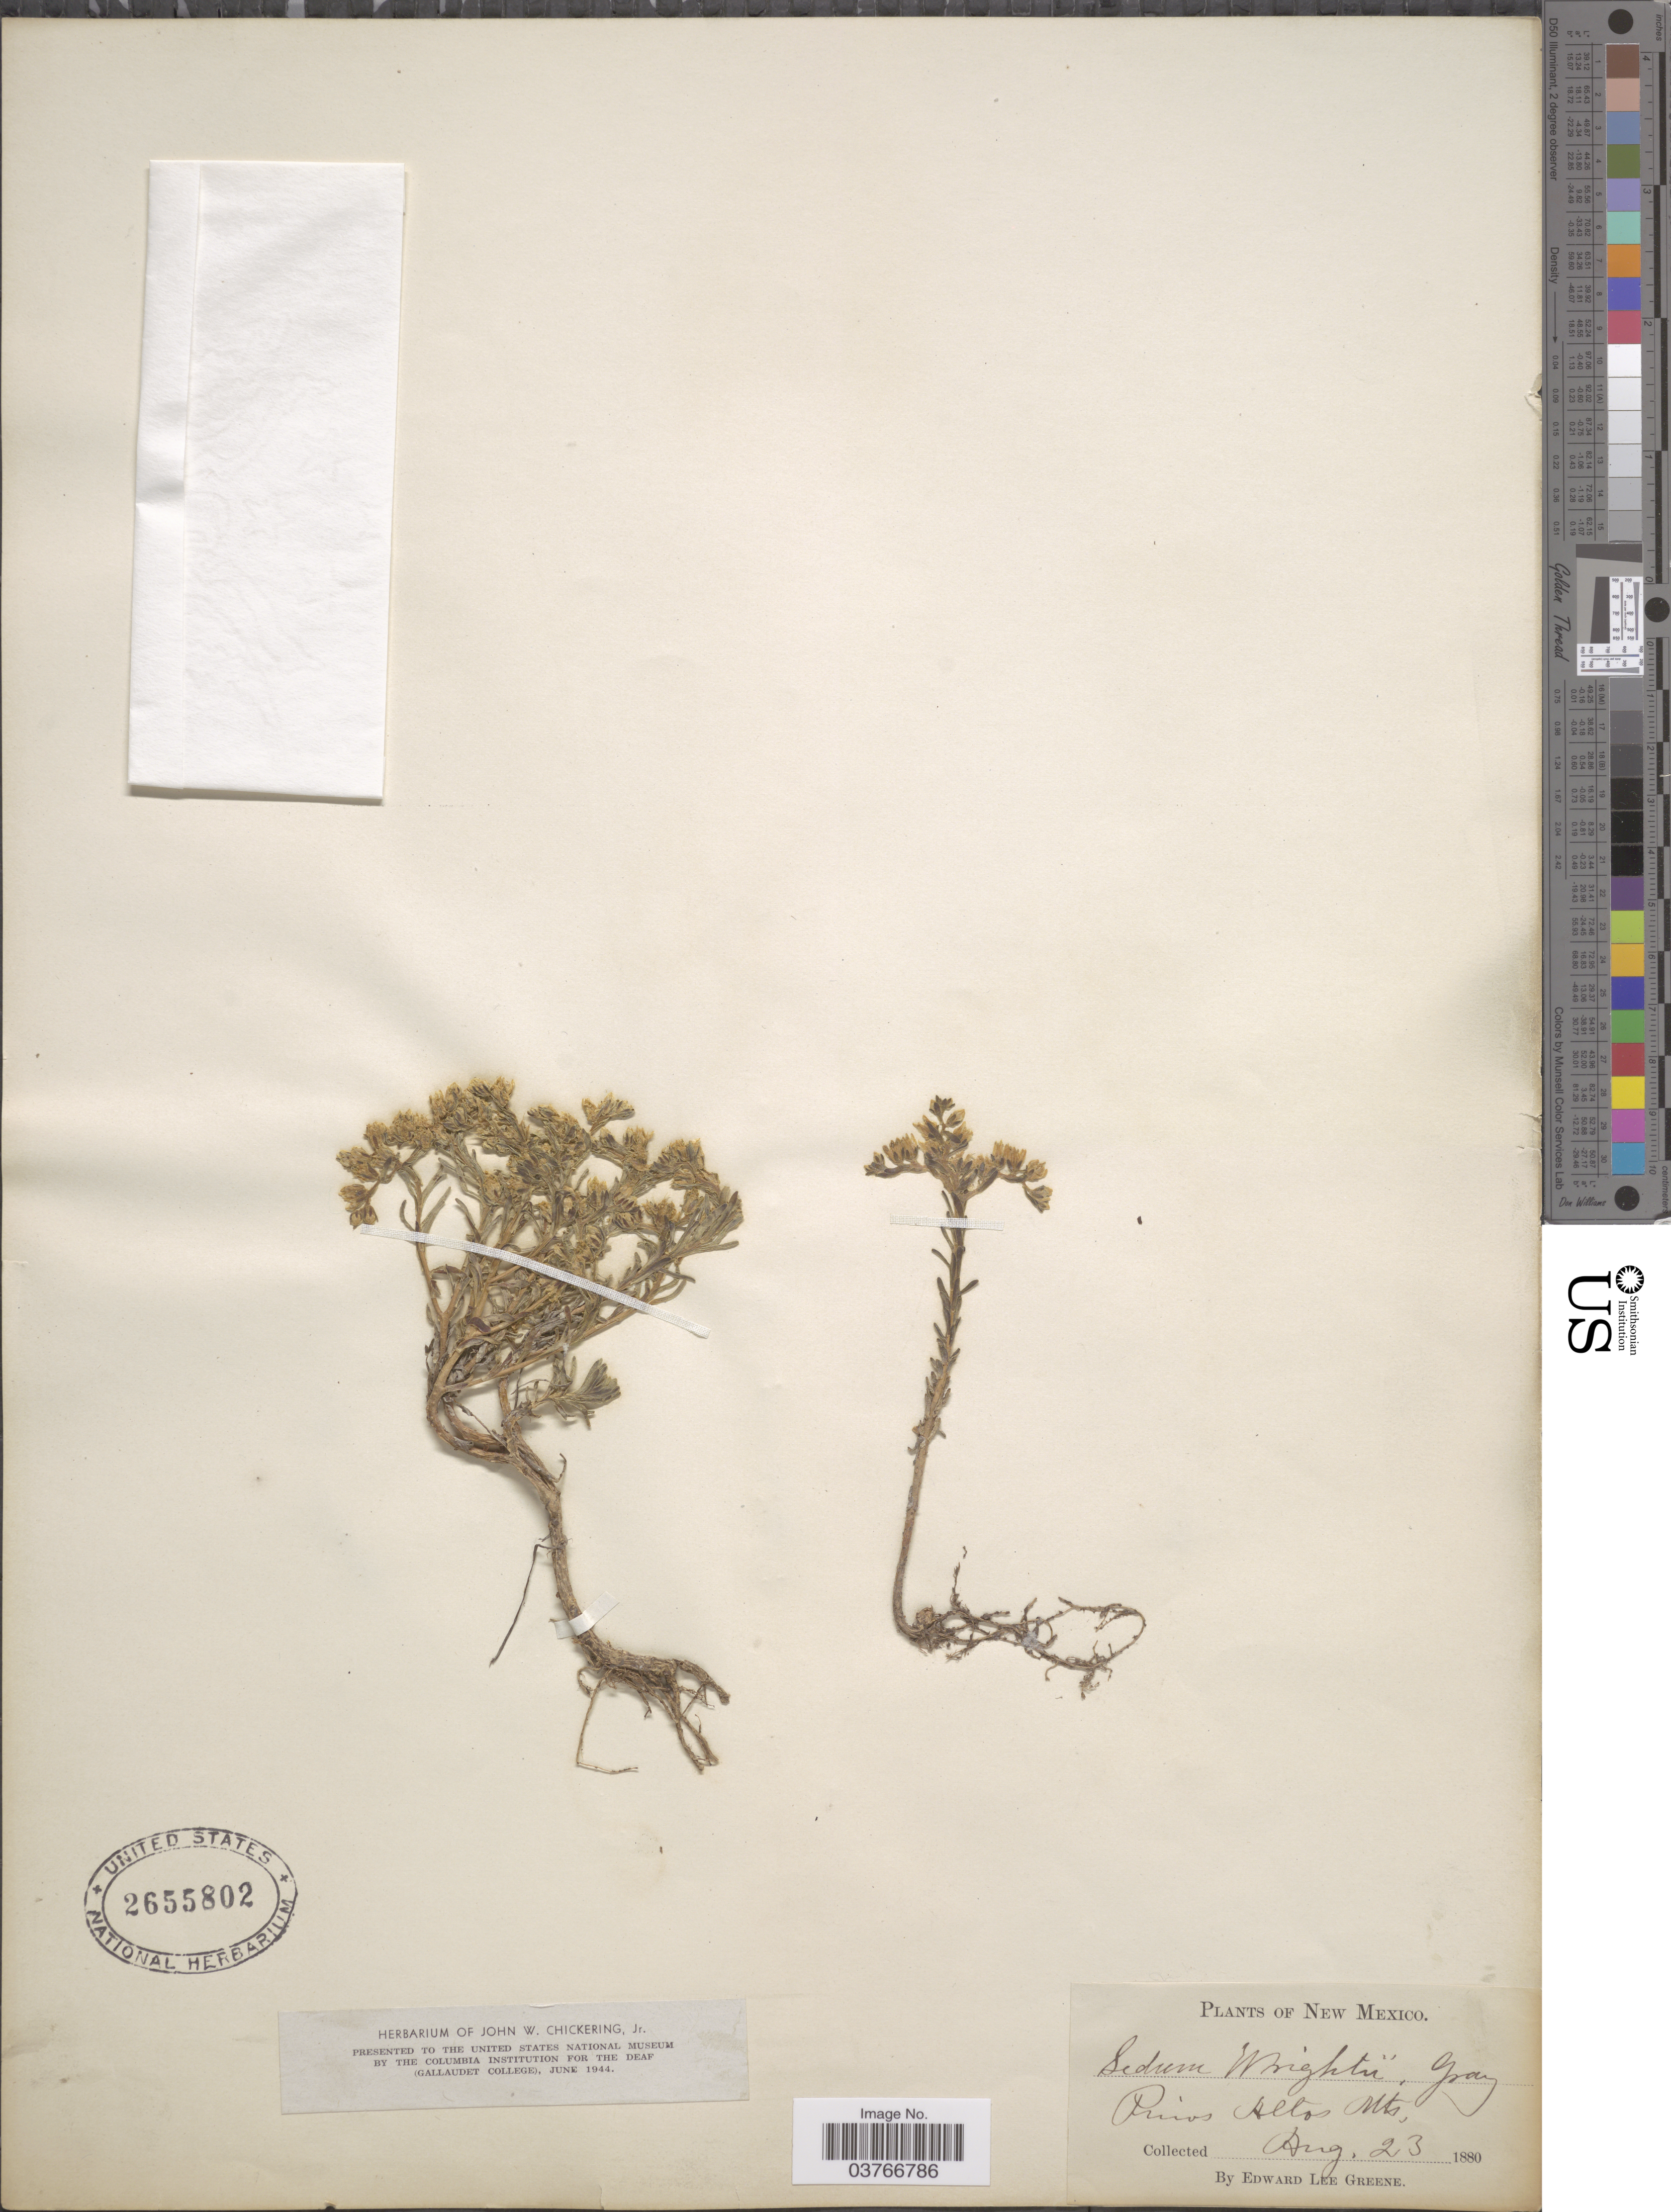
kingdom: Plantae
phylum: Tracheophyta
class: Magnoliopsida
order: Saxifragales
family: Crassulaceae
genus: Sedum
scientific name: Sedum wrightii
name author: A. Gray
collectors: E. L. Greene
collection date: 1880-08-23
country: United States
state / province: New Mexico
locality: Pinos Altos Mts.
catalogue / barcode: US 2655802